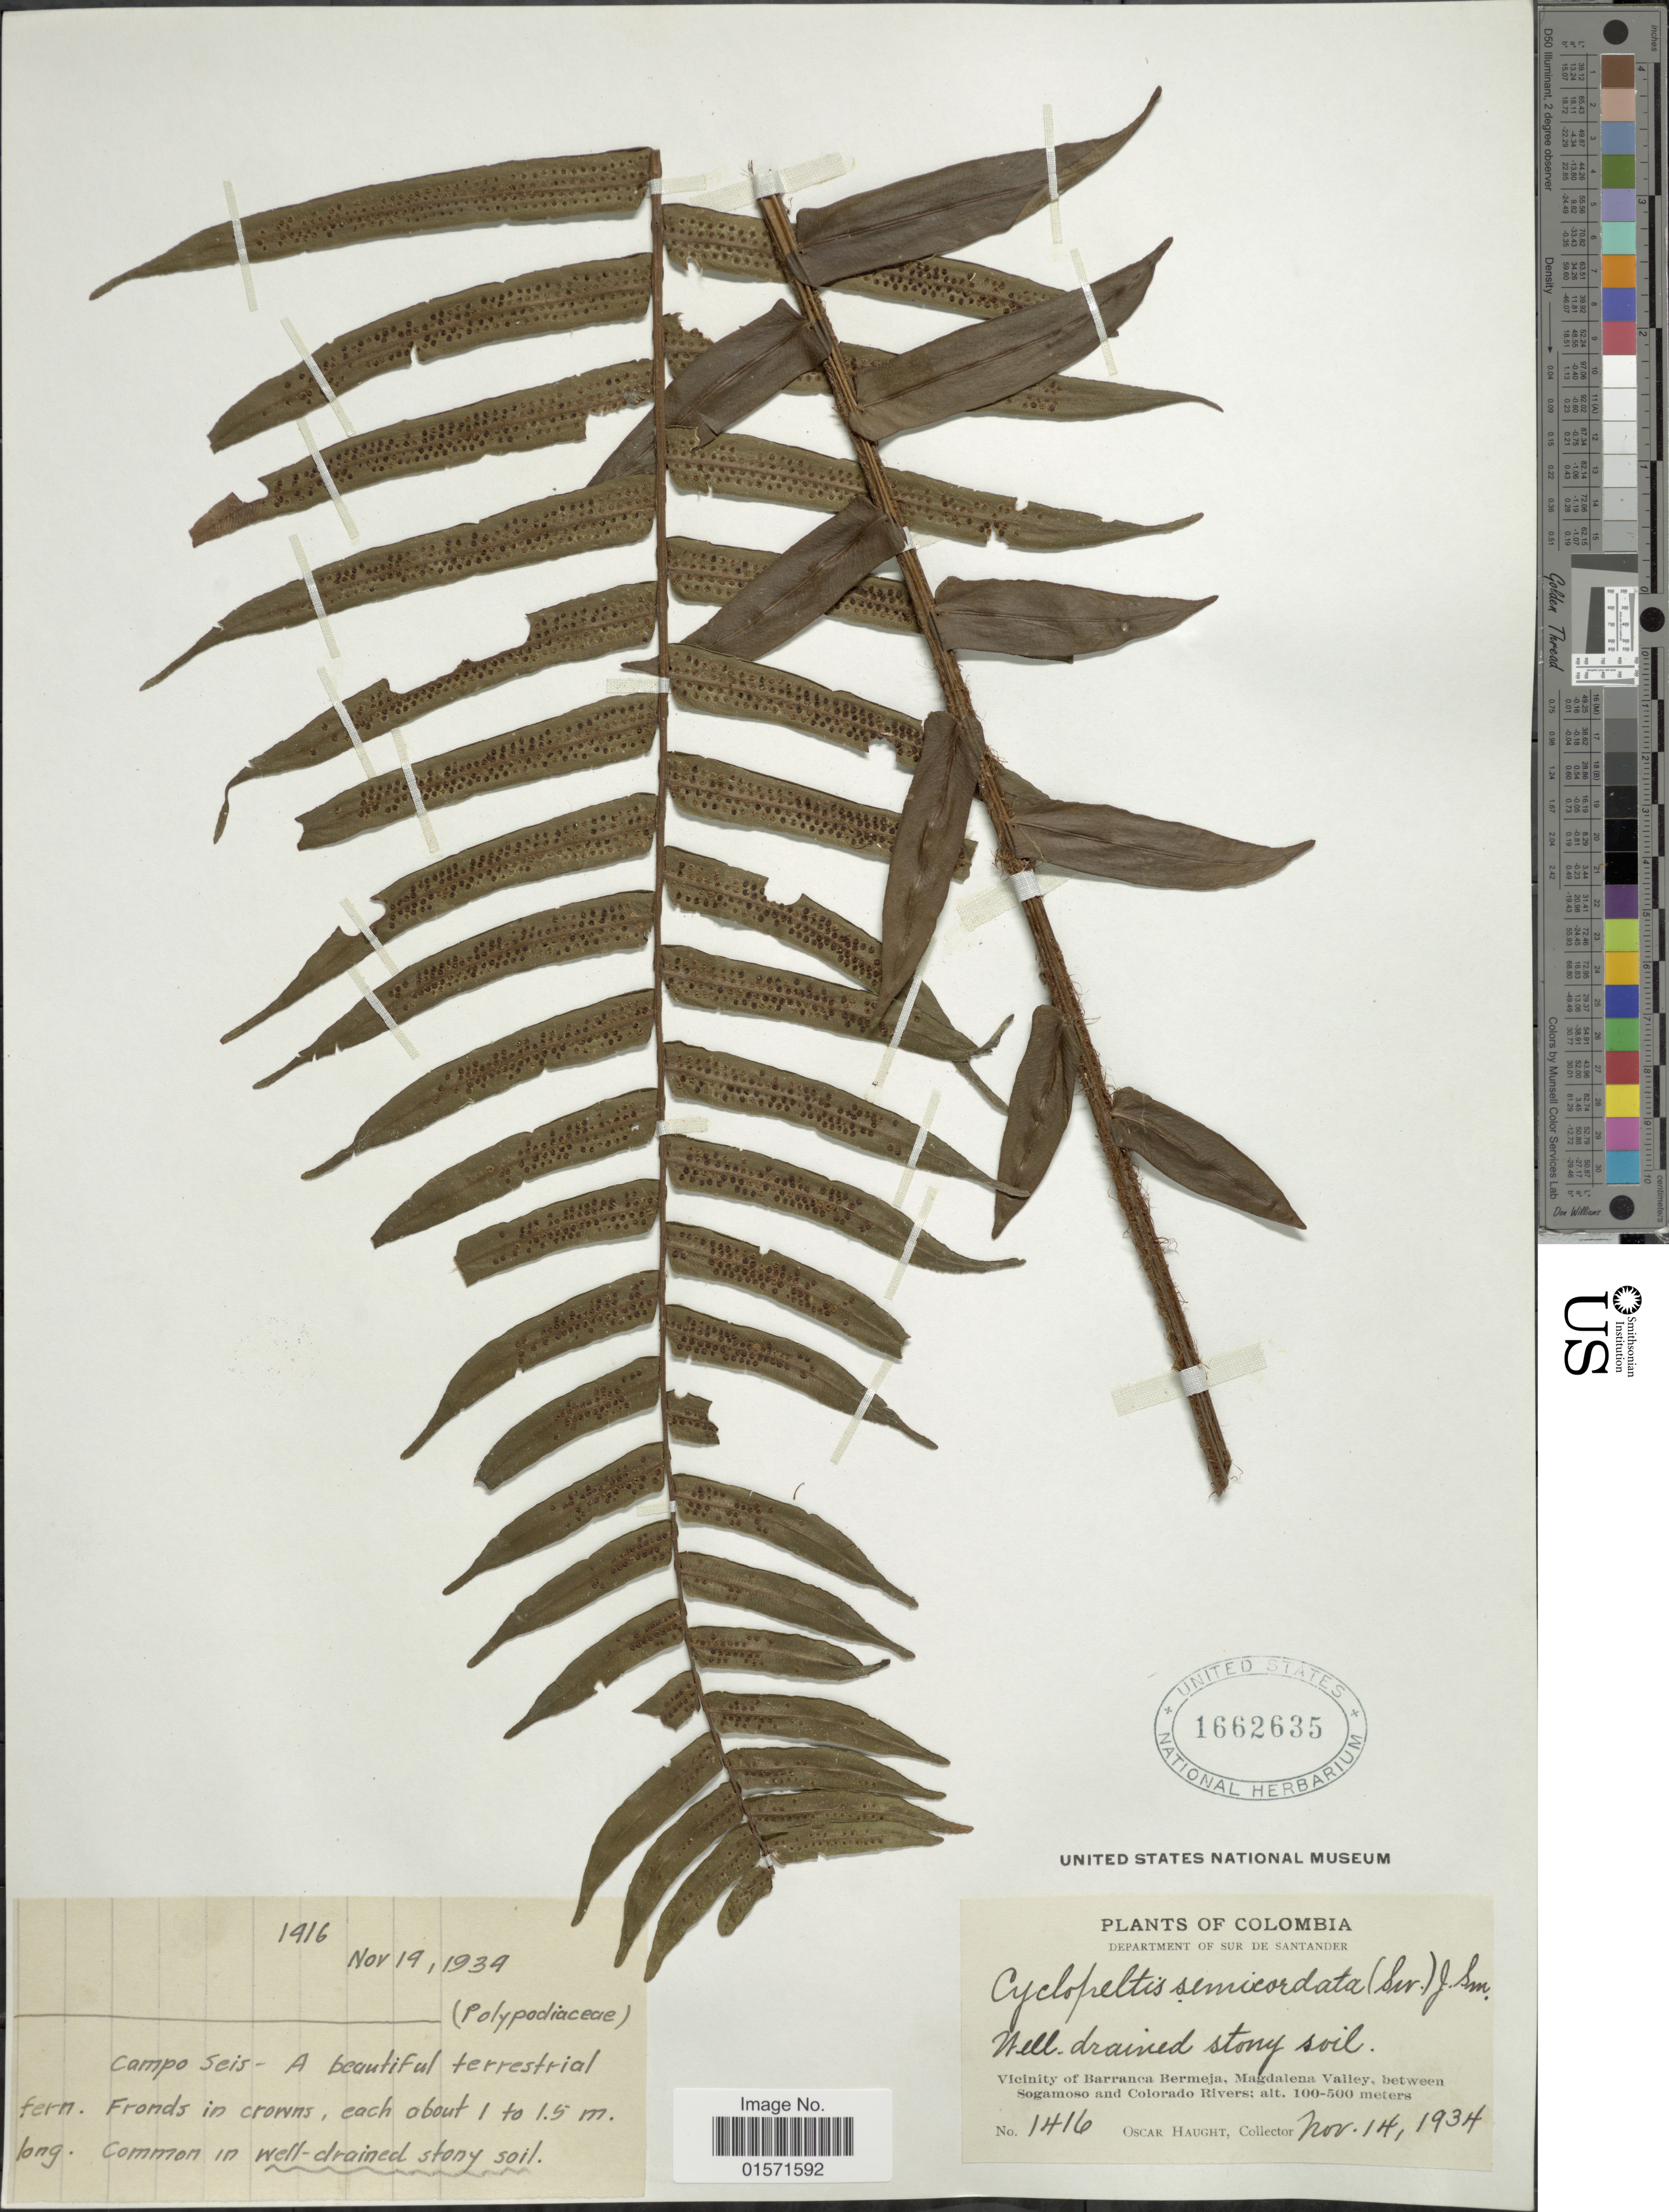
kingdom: Plantae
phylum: Tracheophyta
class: Polypodiopsida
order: Polypodiales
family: Lomariopsidaceae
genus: Cyclopeltis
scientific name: Cyclopeltis semicordata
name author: (Sw.) J. Sm.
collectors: O. L. Haught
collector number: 1416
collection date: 1934-11-14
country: Colombia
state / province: Norte de Santander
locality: Department of Sur de Santander. Vicinity of Barranca Bermeja, Magdalena Valley, between Sogmoso and Colorado Rivers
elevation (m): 100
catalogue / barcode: US 1662635